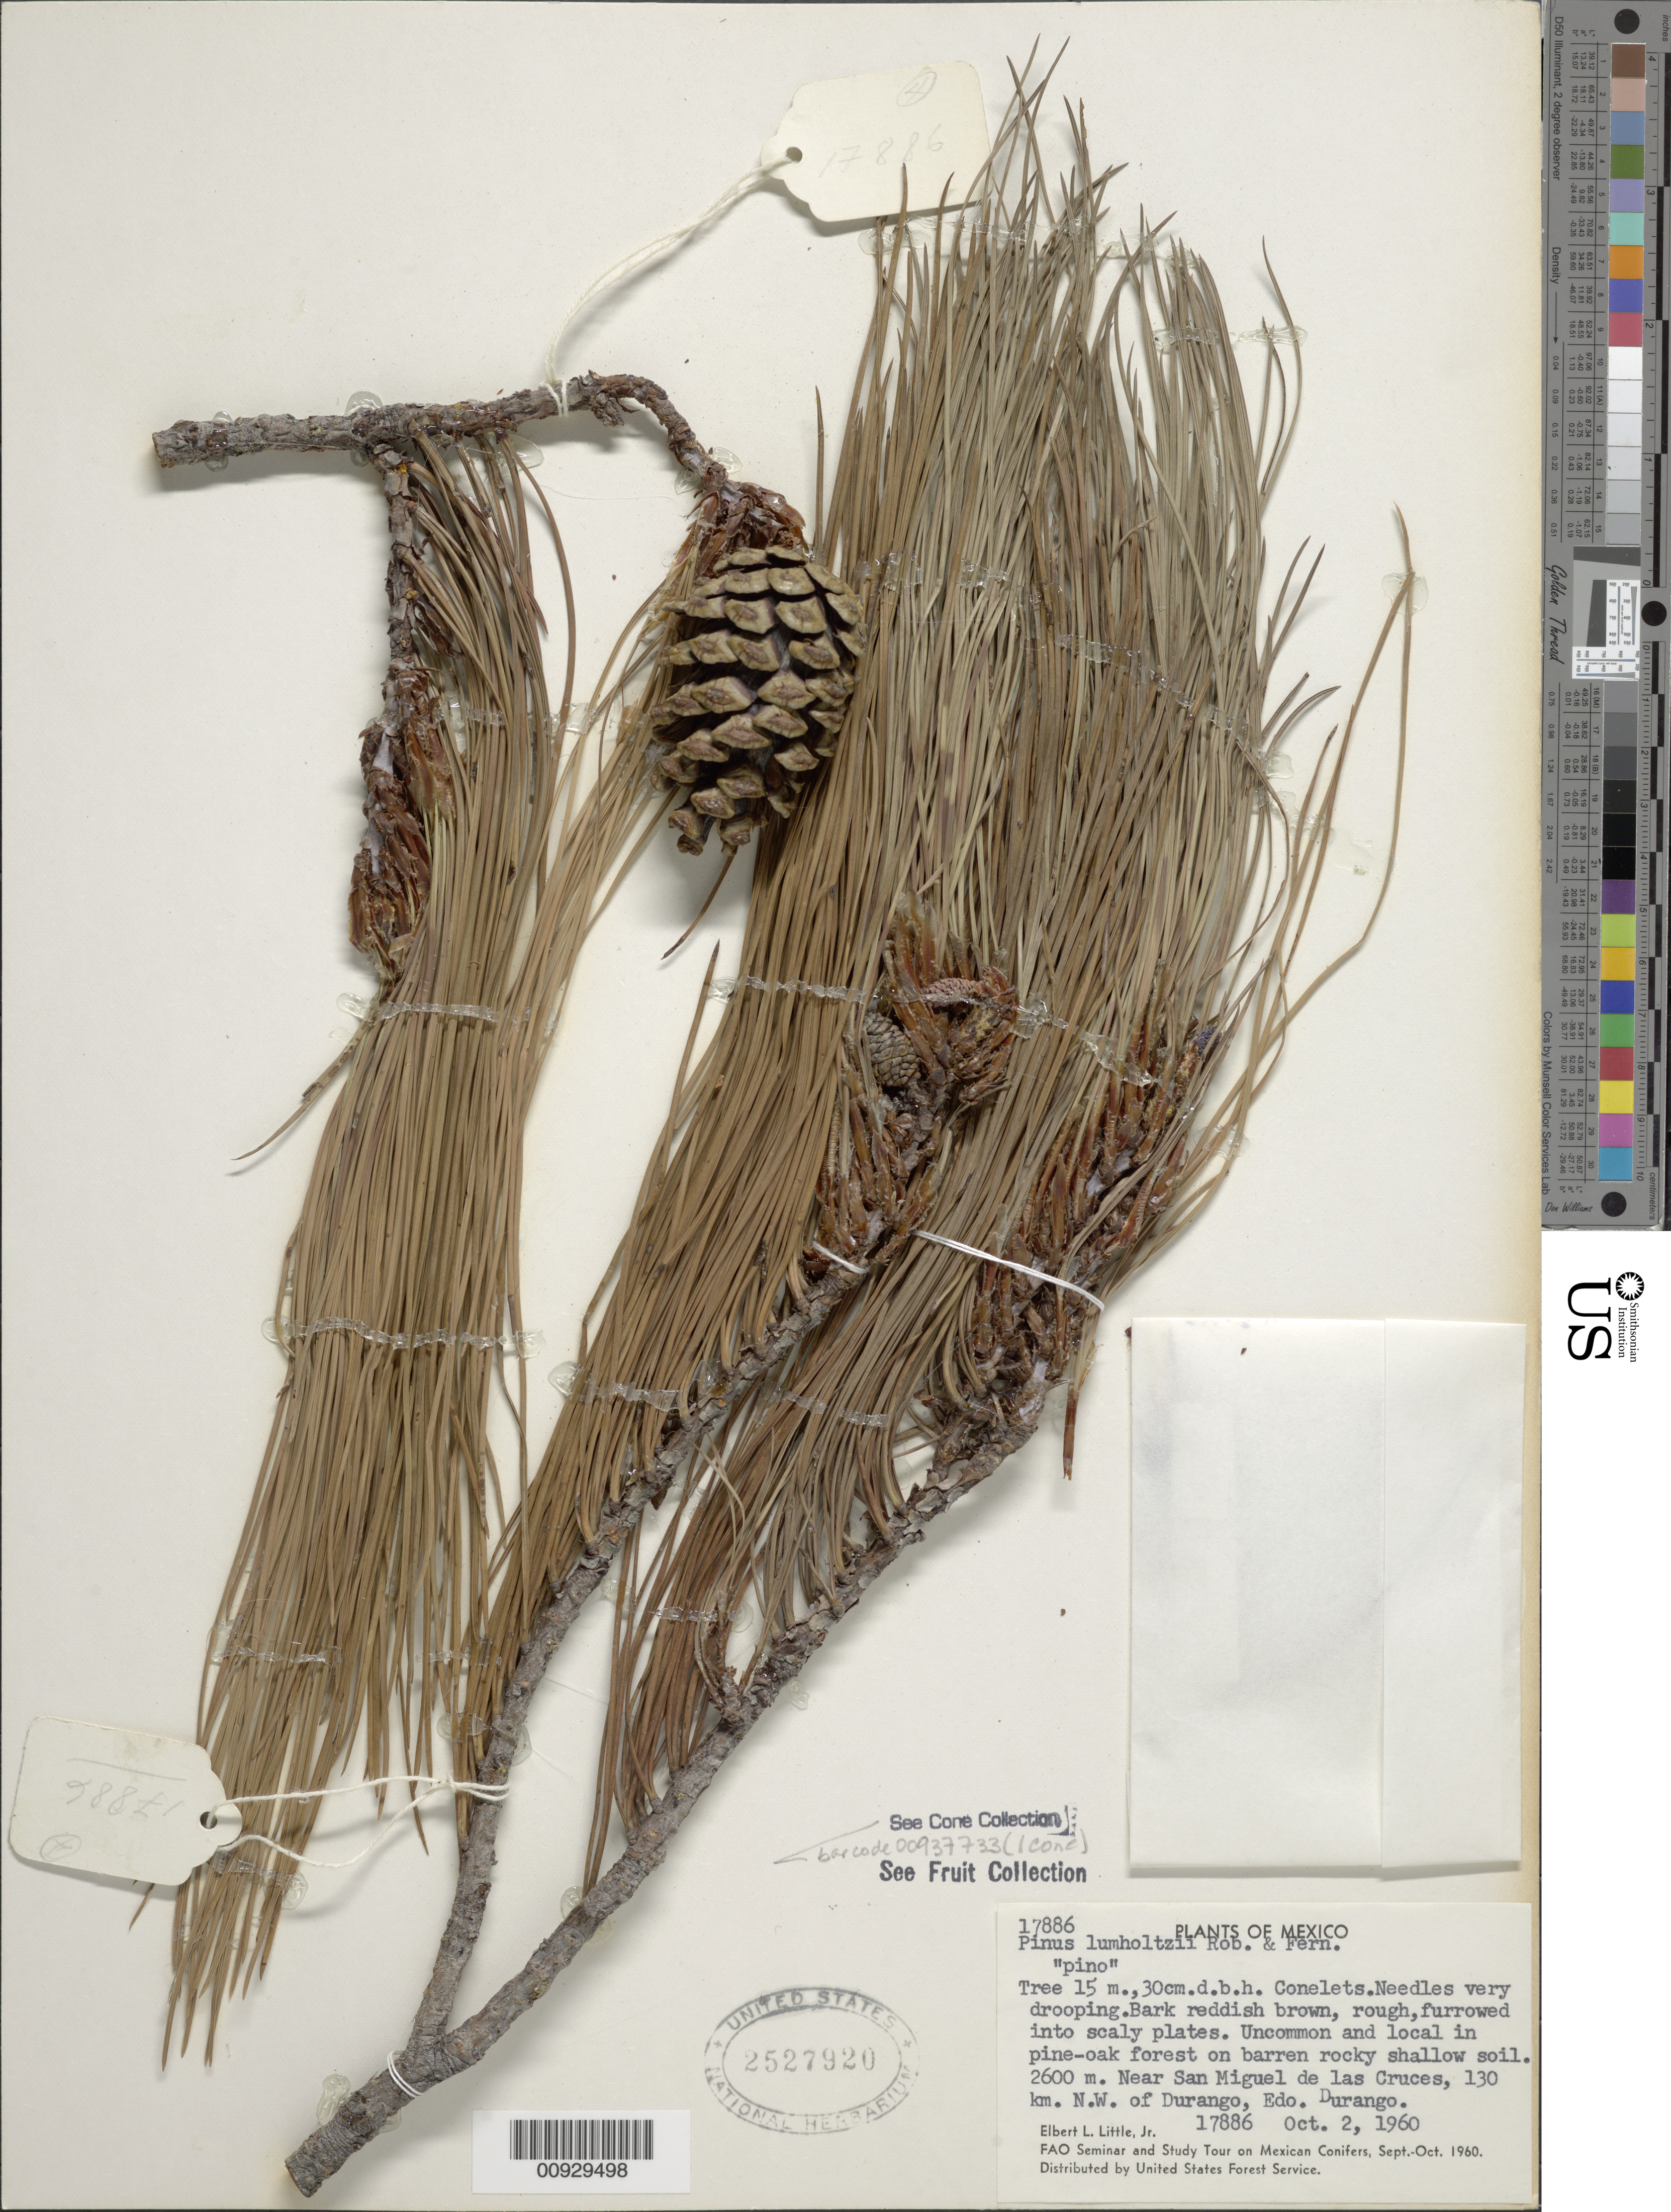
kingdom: Plantae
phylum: Tracheophyta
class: Pinopsida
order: Pinales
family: Pinaceae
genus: Pinus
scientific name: Pinus lumholtzii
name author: B.L. Rob. & Fernald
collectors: E. L. Little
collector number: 17886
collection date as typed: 02 Oct 1960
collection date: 1960-10-02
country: Mexico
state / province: Durango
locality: Near San Miguel de las Cruces, 130 km. NW of Durango.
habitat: Uncommon and local in pine-oak forest barren rocky shallow soil.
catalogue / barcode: US 2527920